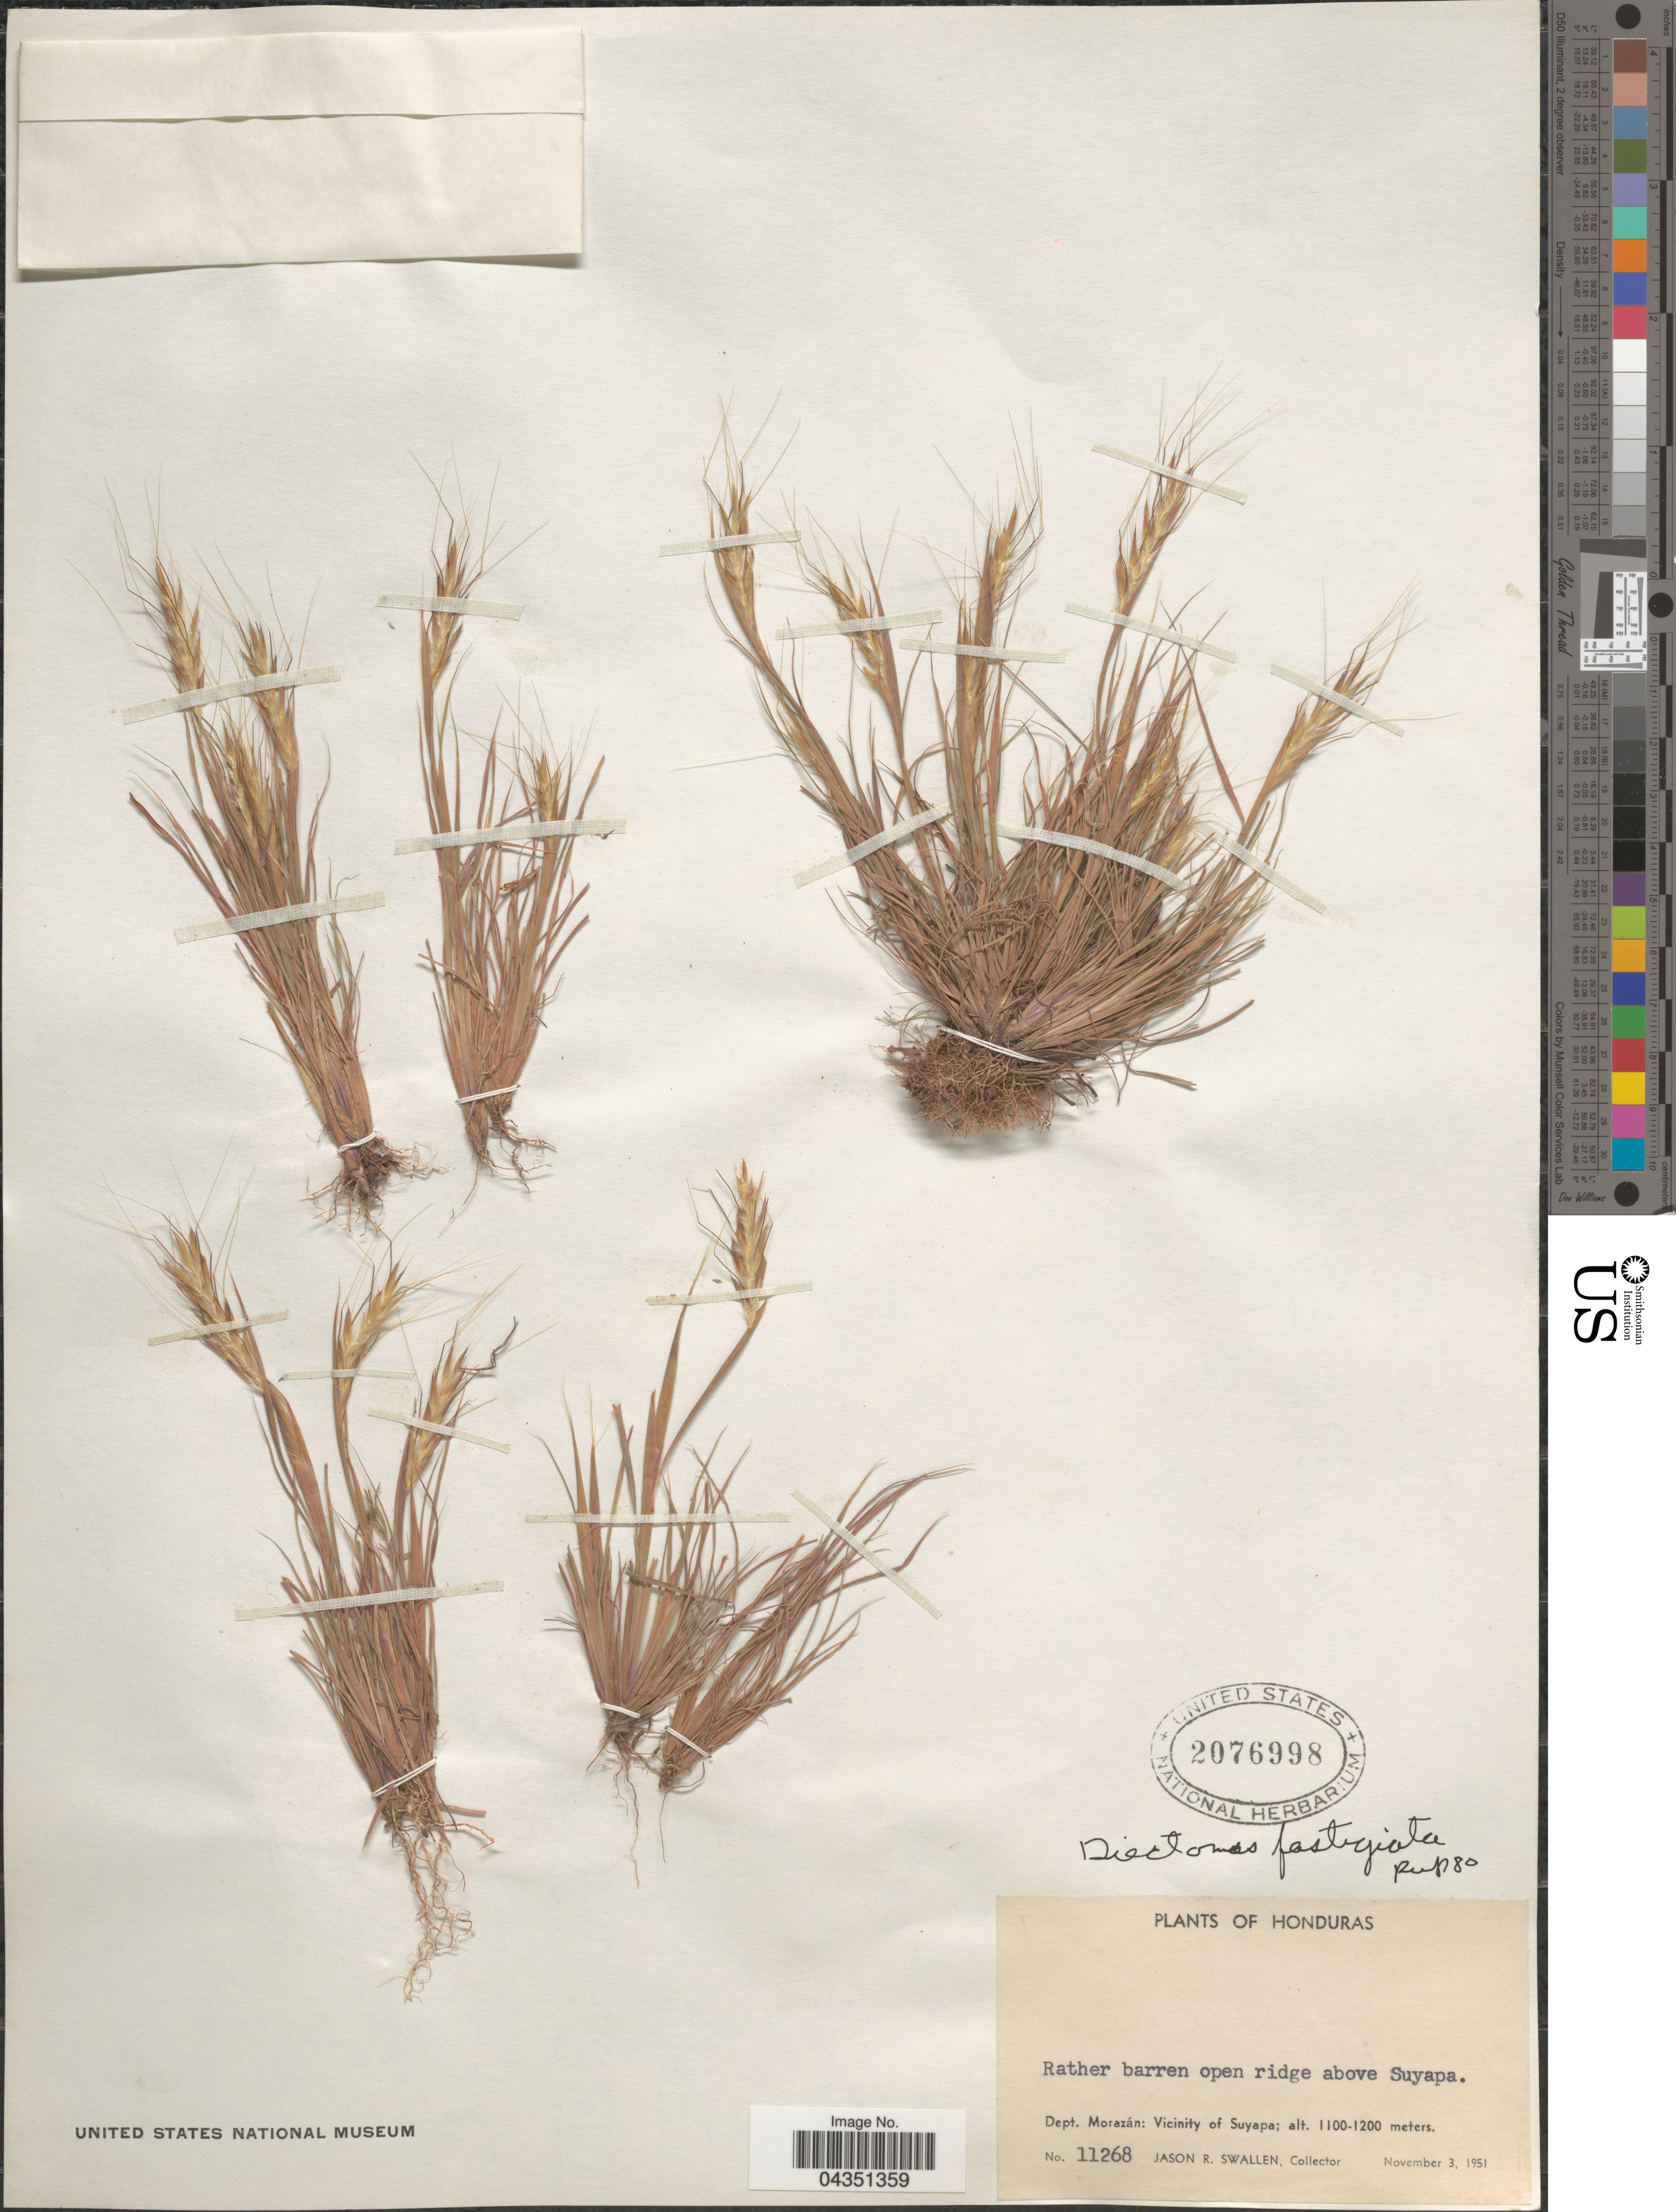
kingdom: Plantae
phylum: Tracheophyta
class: Liliopsida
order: Poales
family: Poaceae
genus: Diectomis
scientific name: Diectomis fastigiata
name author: (Sw.) P. Beauv.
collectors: J. R. Swallen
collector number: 11268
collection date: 1951-11-03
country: Honduras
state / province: Fco. Morazán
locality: Rather barren open ridge above Suyapa. Dept. Morazán: Vicinity of Suyapa.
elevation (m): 1100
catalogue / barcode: US 2076998